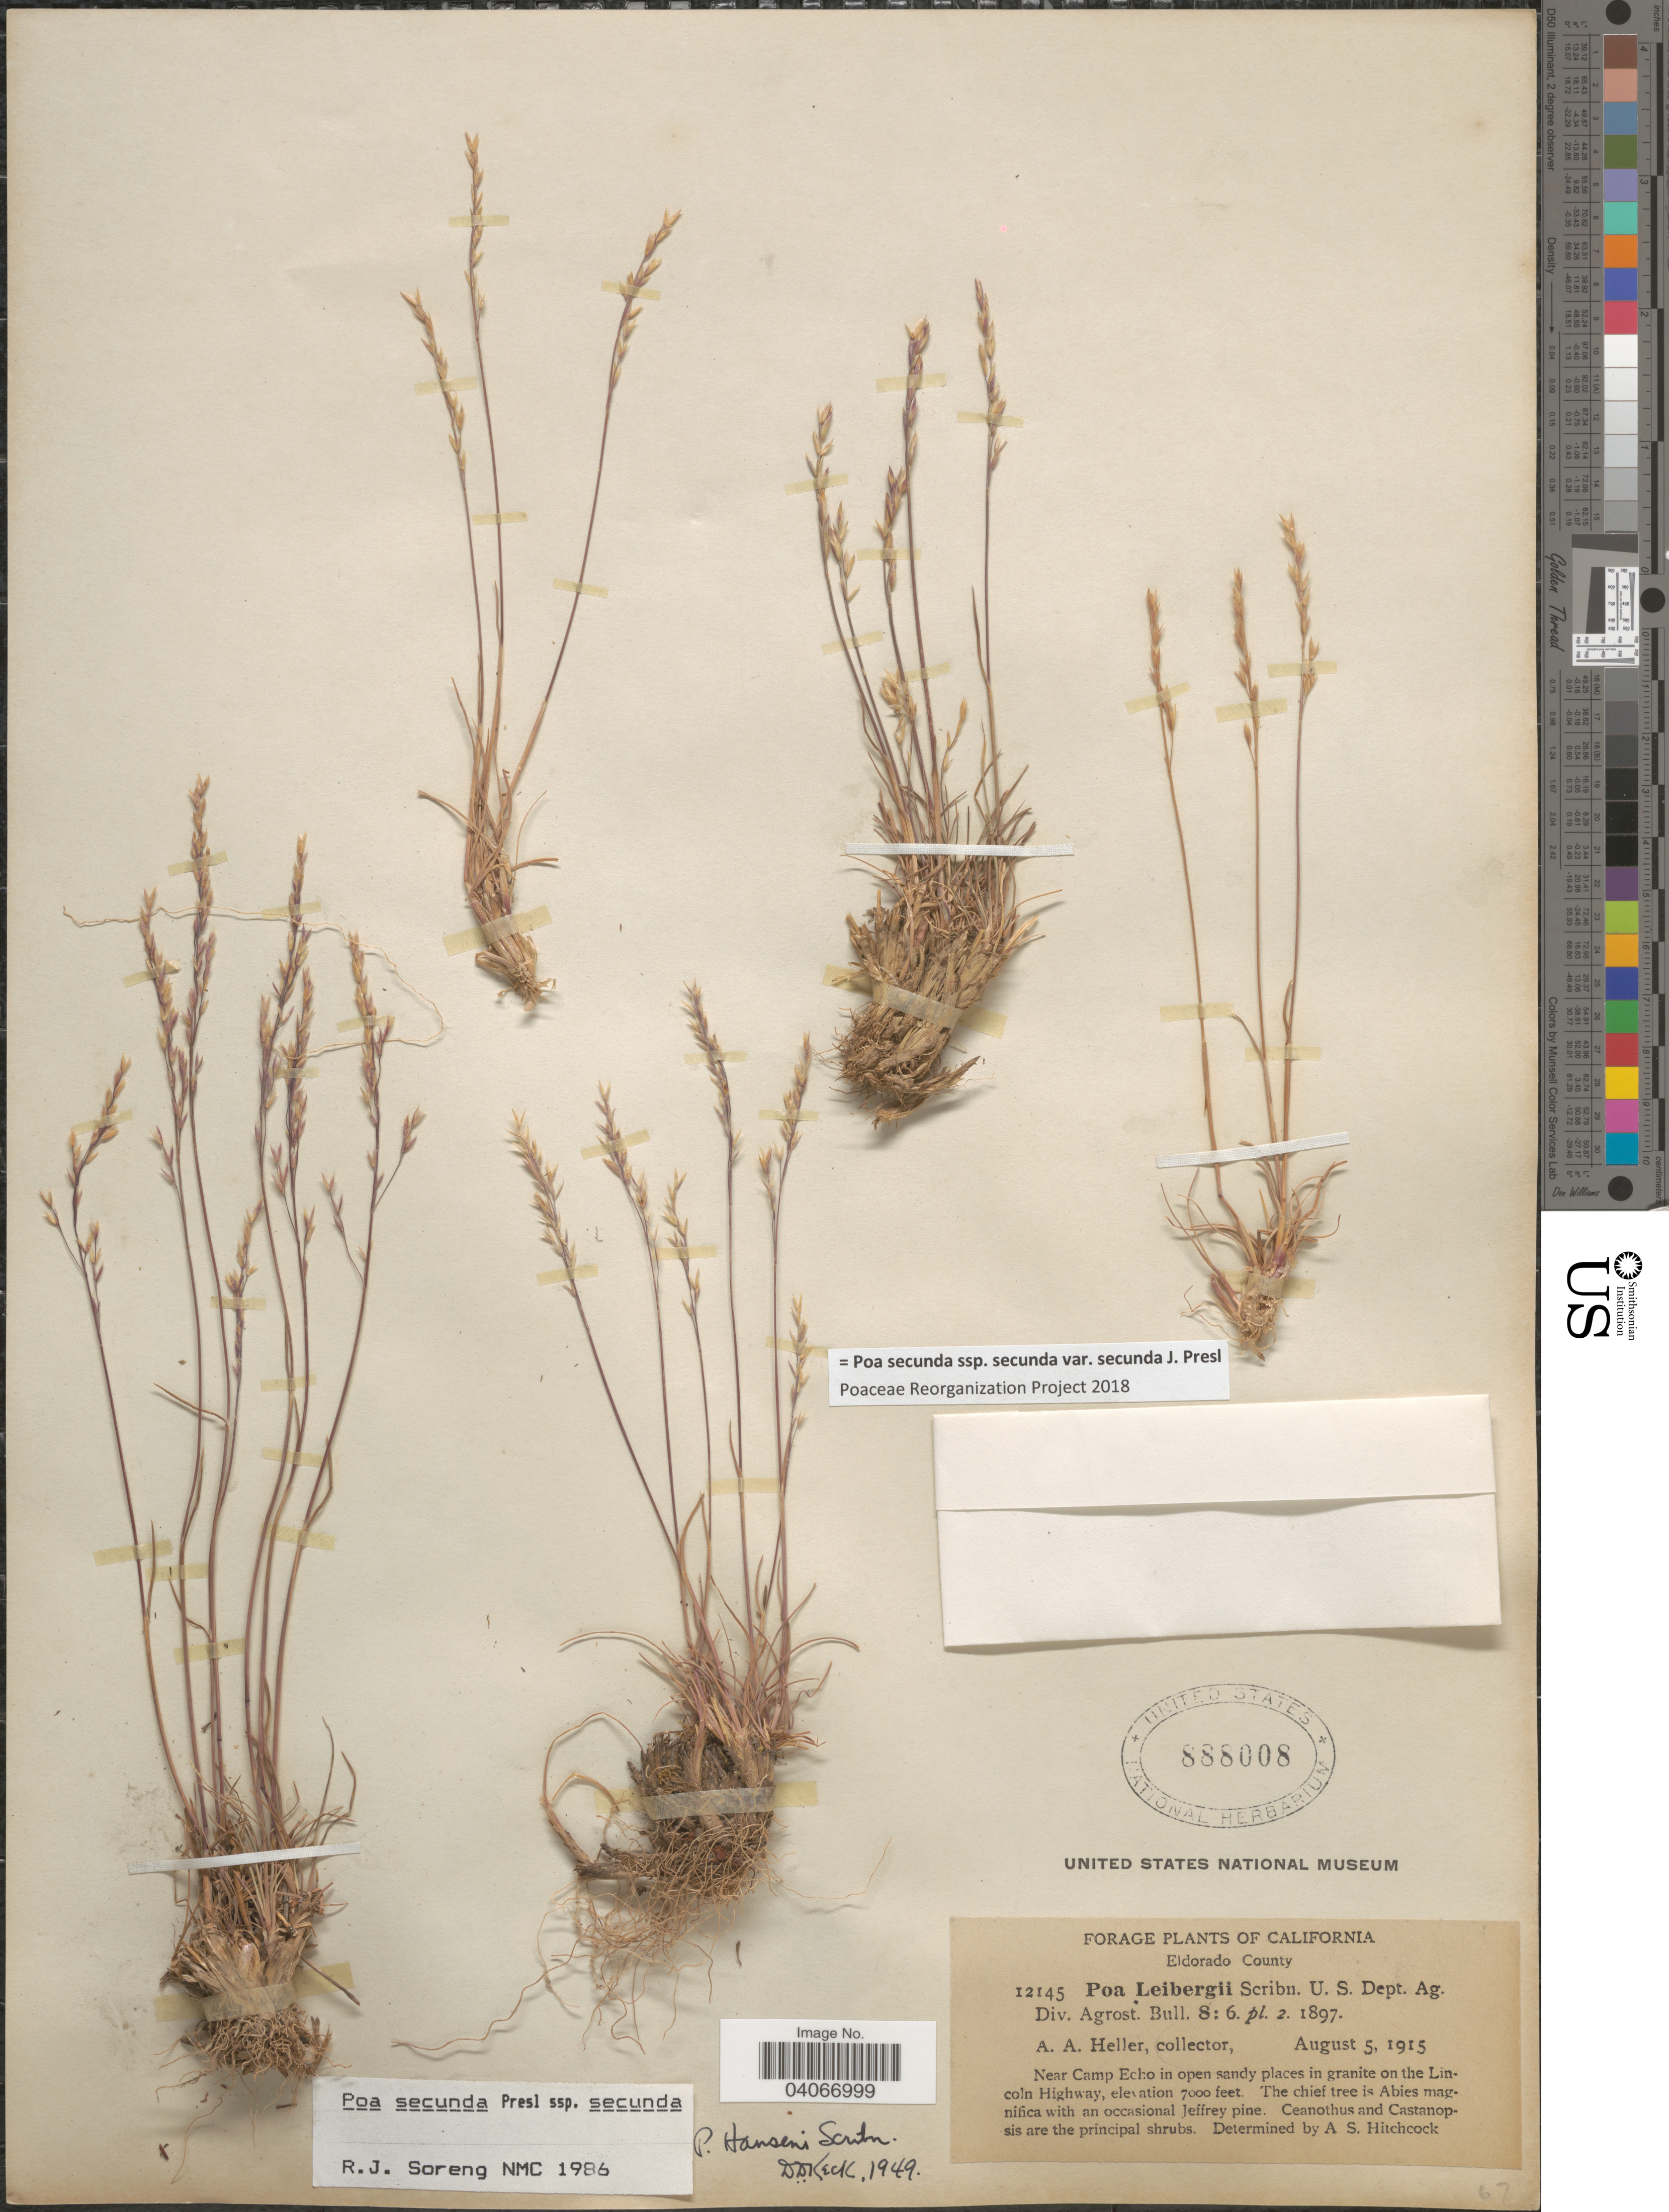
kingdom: Plantae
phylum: Tracheophyta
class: Liliopsida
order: Poales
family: Poaceae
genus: Poa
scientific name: Poa secunda subsp. secunda var. secunda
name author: J. Presl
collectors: A. A. Heller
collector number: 12145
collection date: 1915-08-05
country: United States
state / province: California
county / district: El Dorado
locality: Eldorado County. Near Camp Echo in open sandy places in granite on the Lincoln Highway.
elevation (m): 2134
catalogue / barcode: US 888008